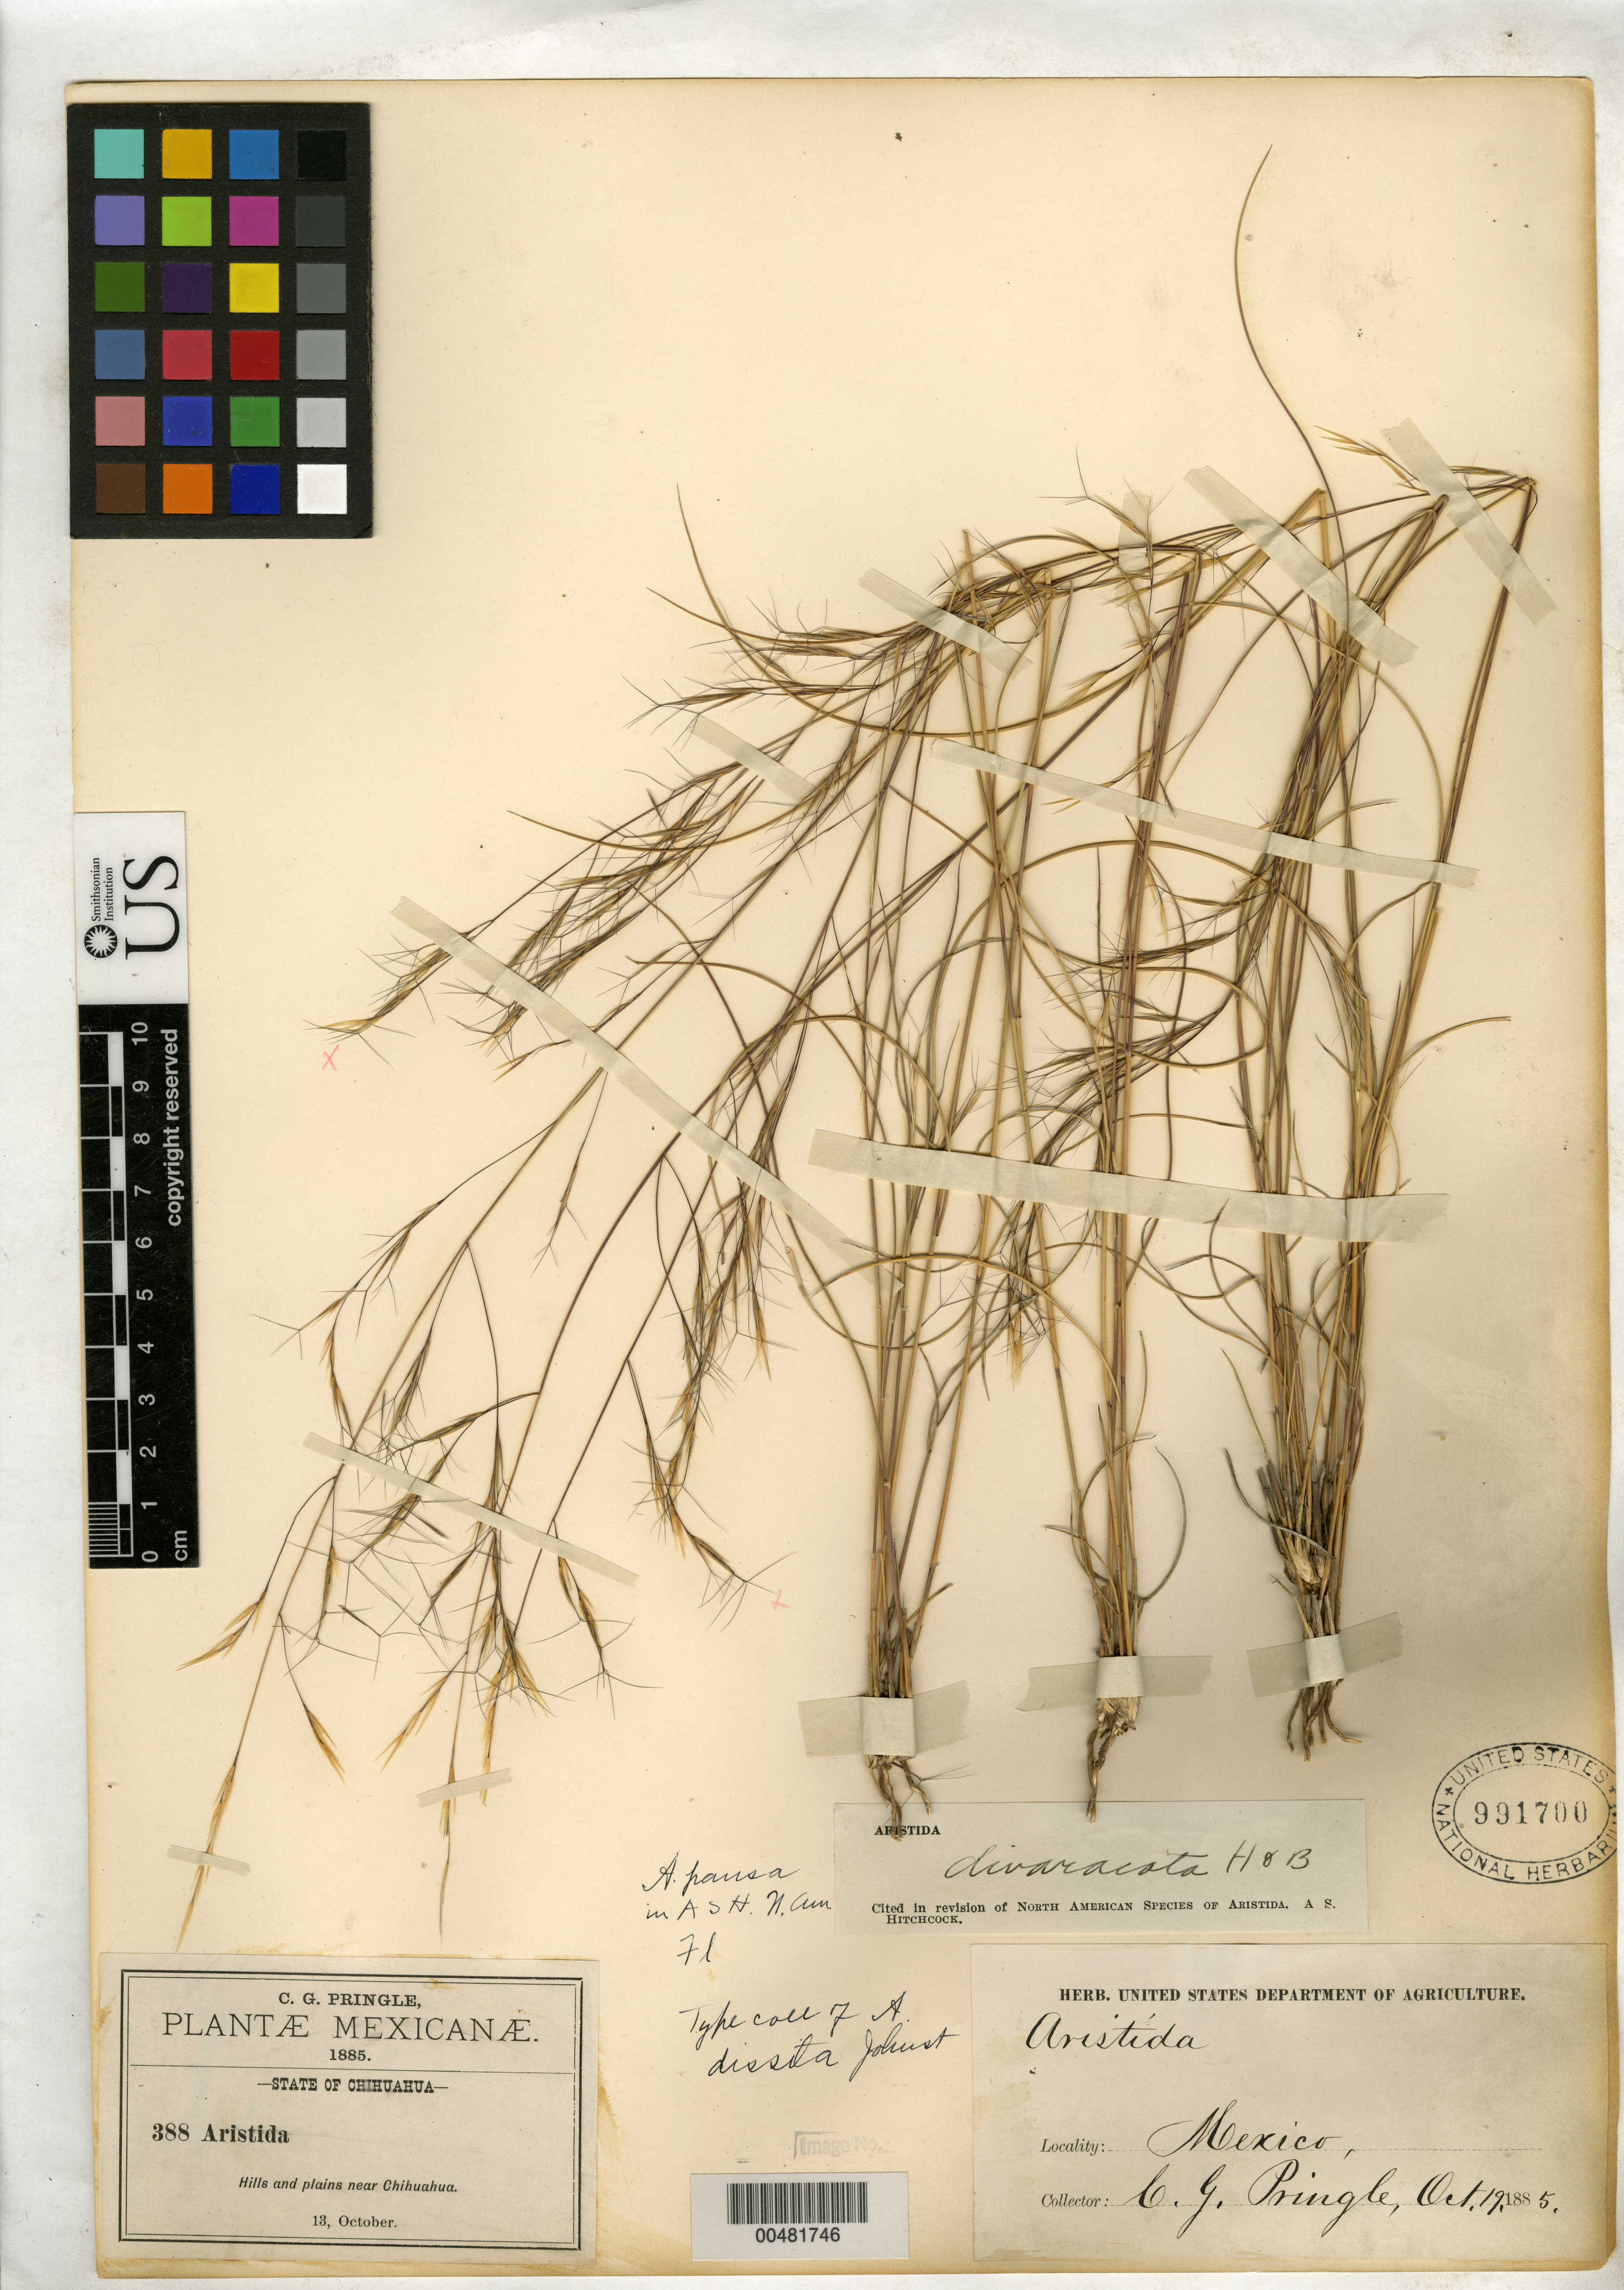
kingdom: Plantae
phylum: Tracheophyta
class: Liliopsida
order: Poales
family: Poaceae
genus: Aristida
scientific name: Aristida dissita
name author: I.M. Johnst.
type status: Isotype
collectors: C. G. Pringle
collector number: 388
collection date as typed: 13 Oct 1885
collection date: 1885-10-13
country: Mexico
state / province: Chihuahua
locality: Hills and plains near Chihuahua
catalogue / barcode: US 991700